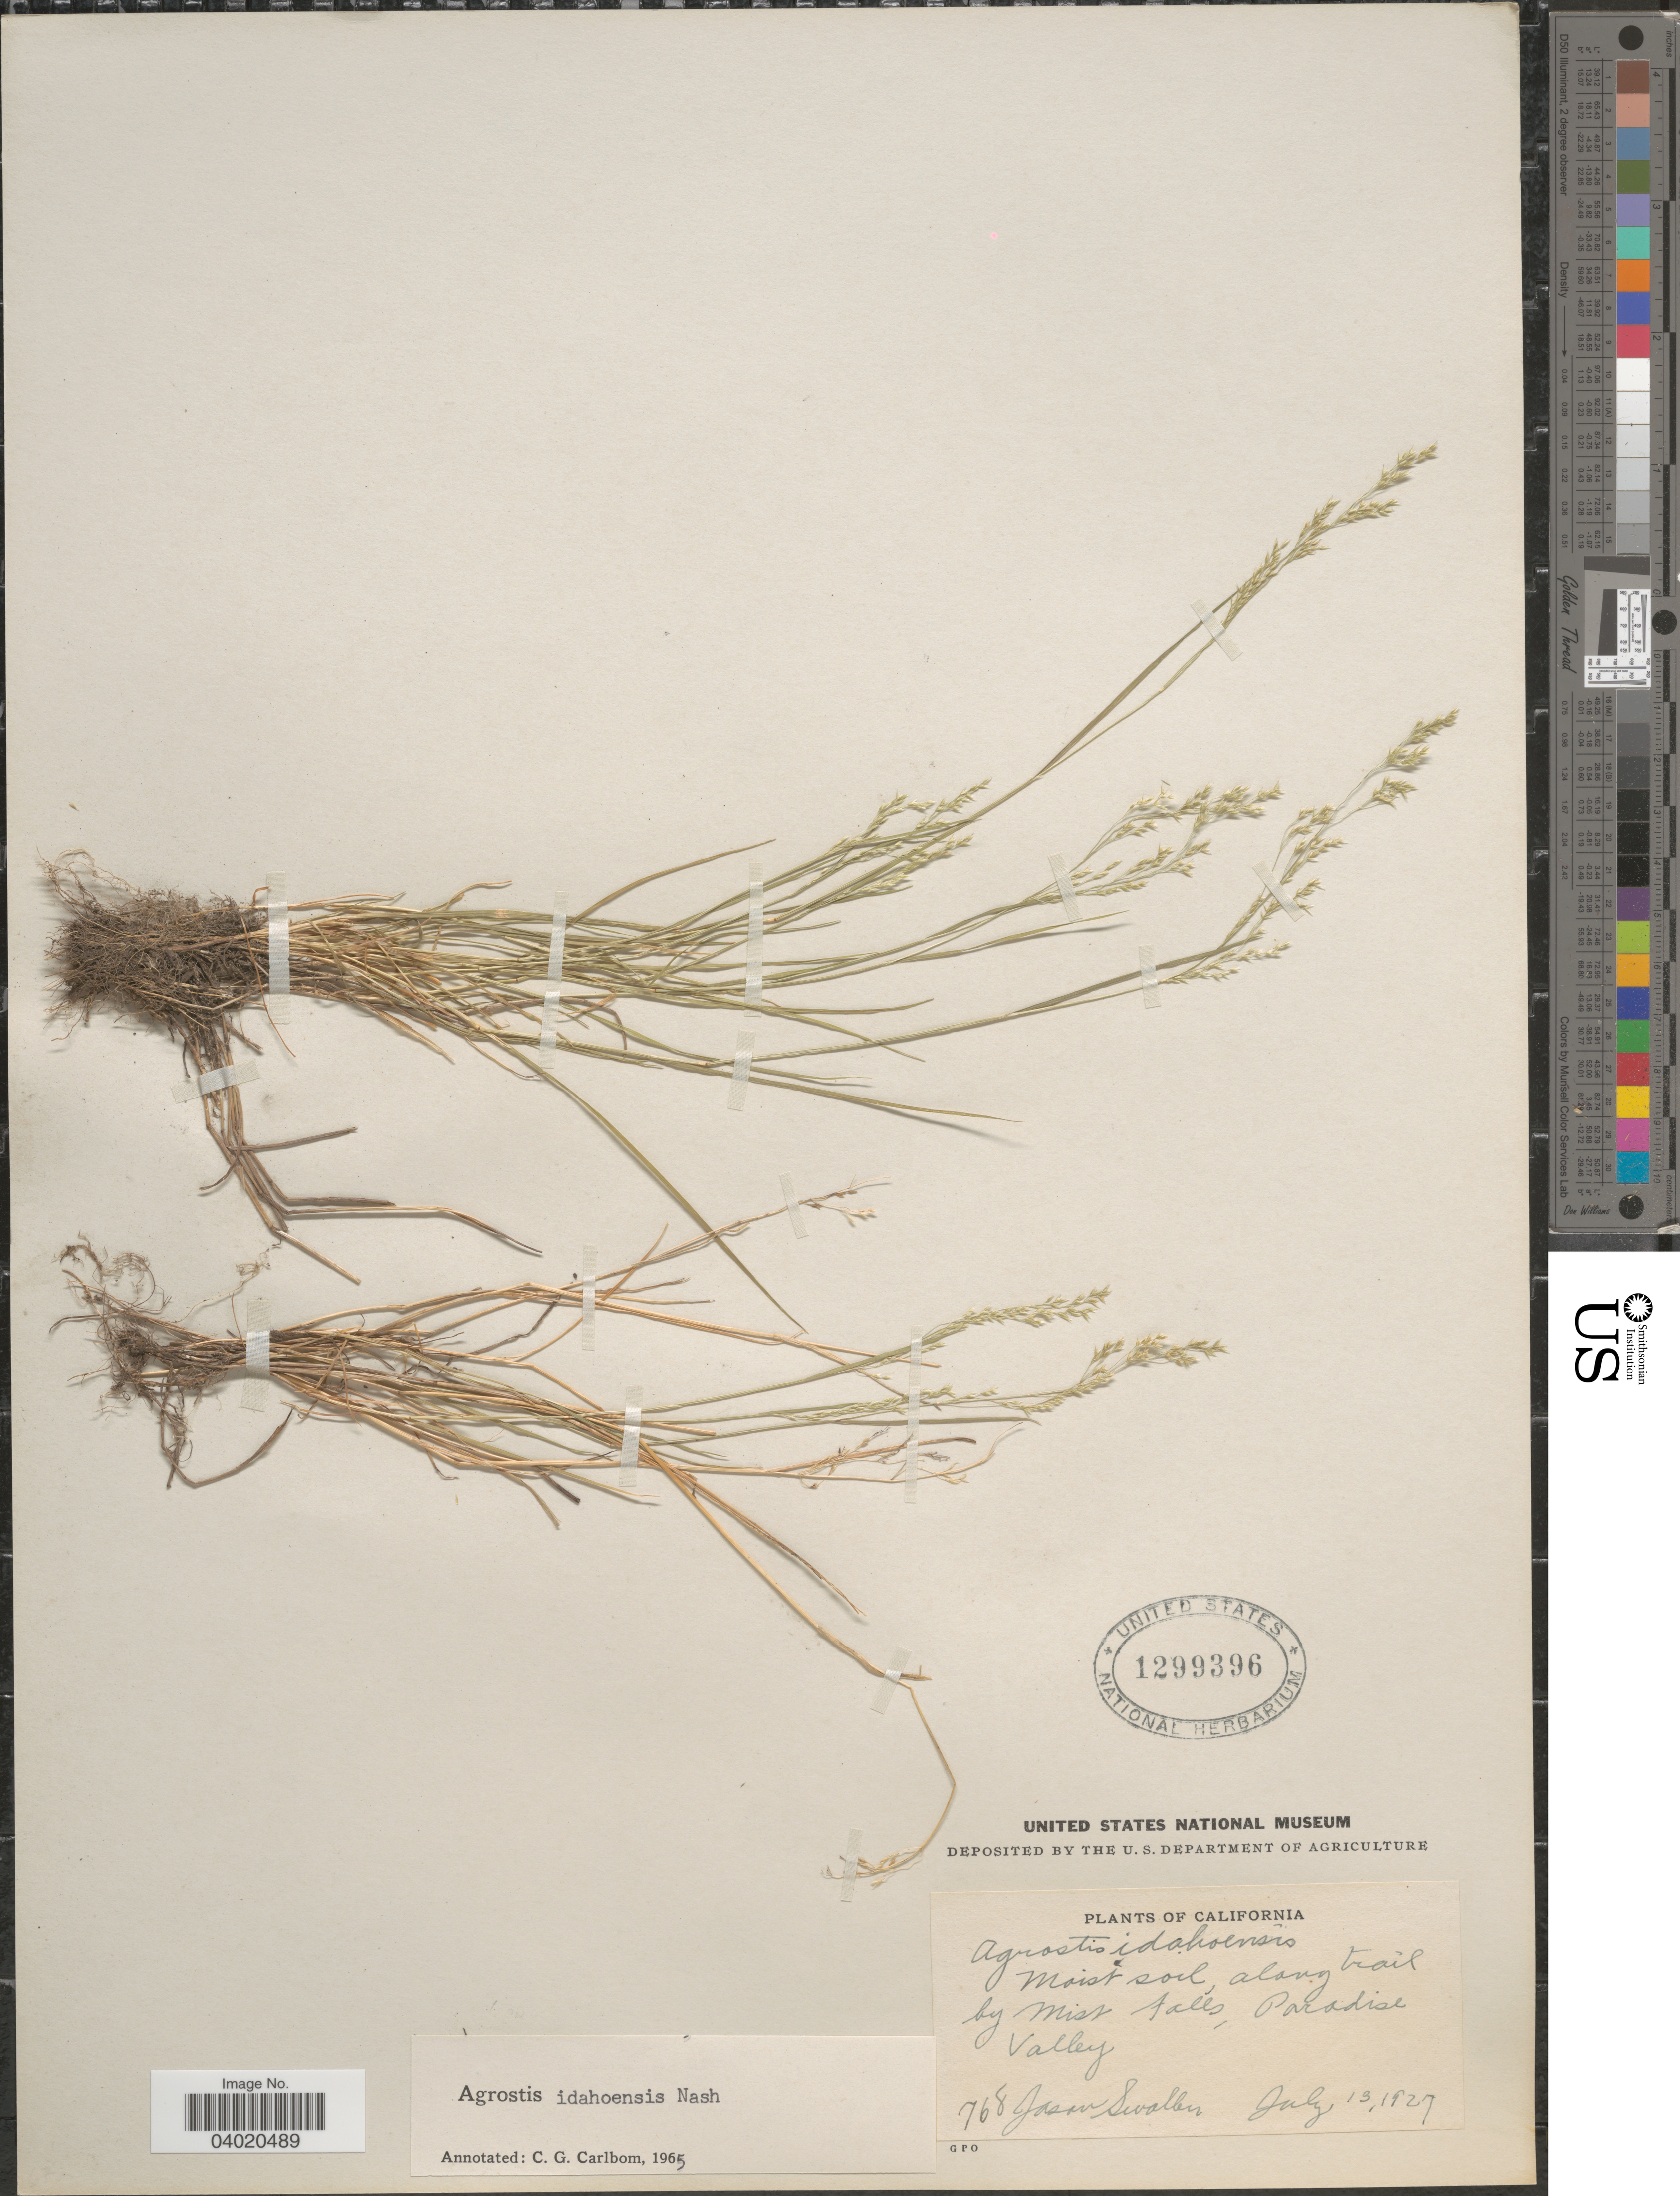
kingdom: Plantae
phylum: Tracheophyta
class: Liliopsida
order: Poales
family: Poaceae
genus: Agrostis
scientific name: Agrostis idahoensis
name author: Nash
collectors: J. R. Swallen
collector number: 768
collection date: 1927-07-13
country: United States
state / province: California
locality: Moist soil, along trail by Mist Falls, Paradise Valley.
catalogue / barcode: US 1299396